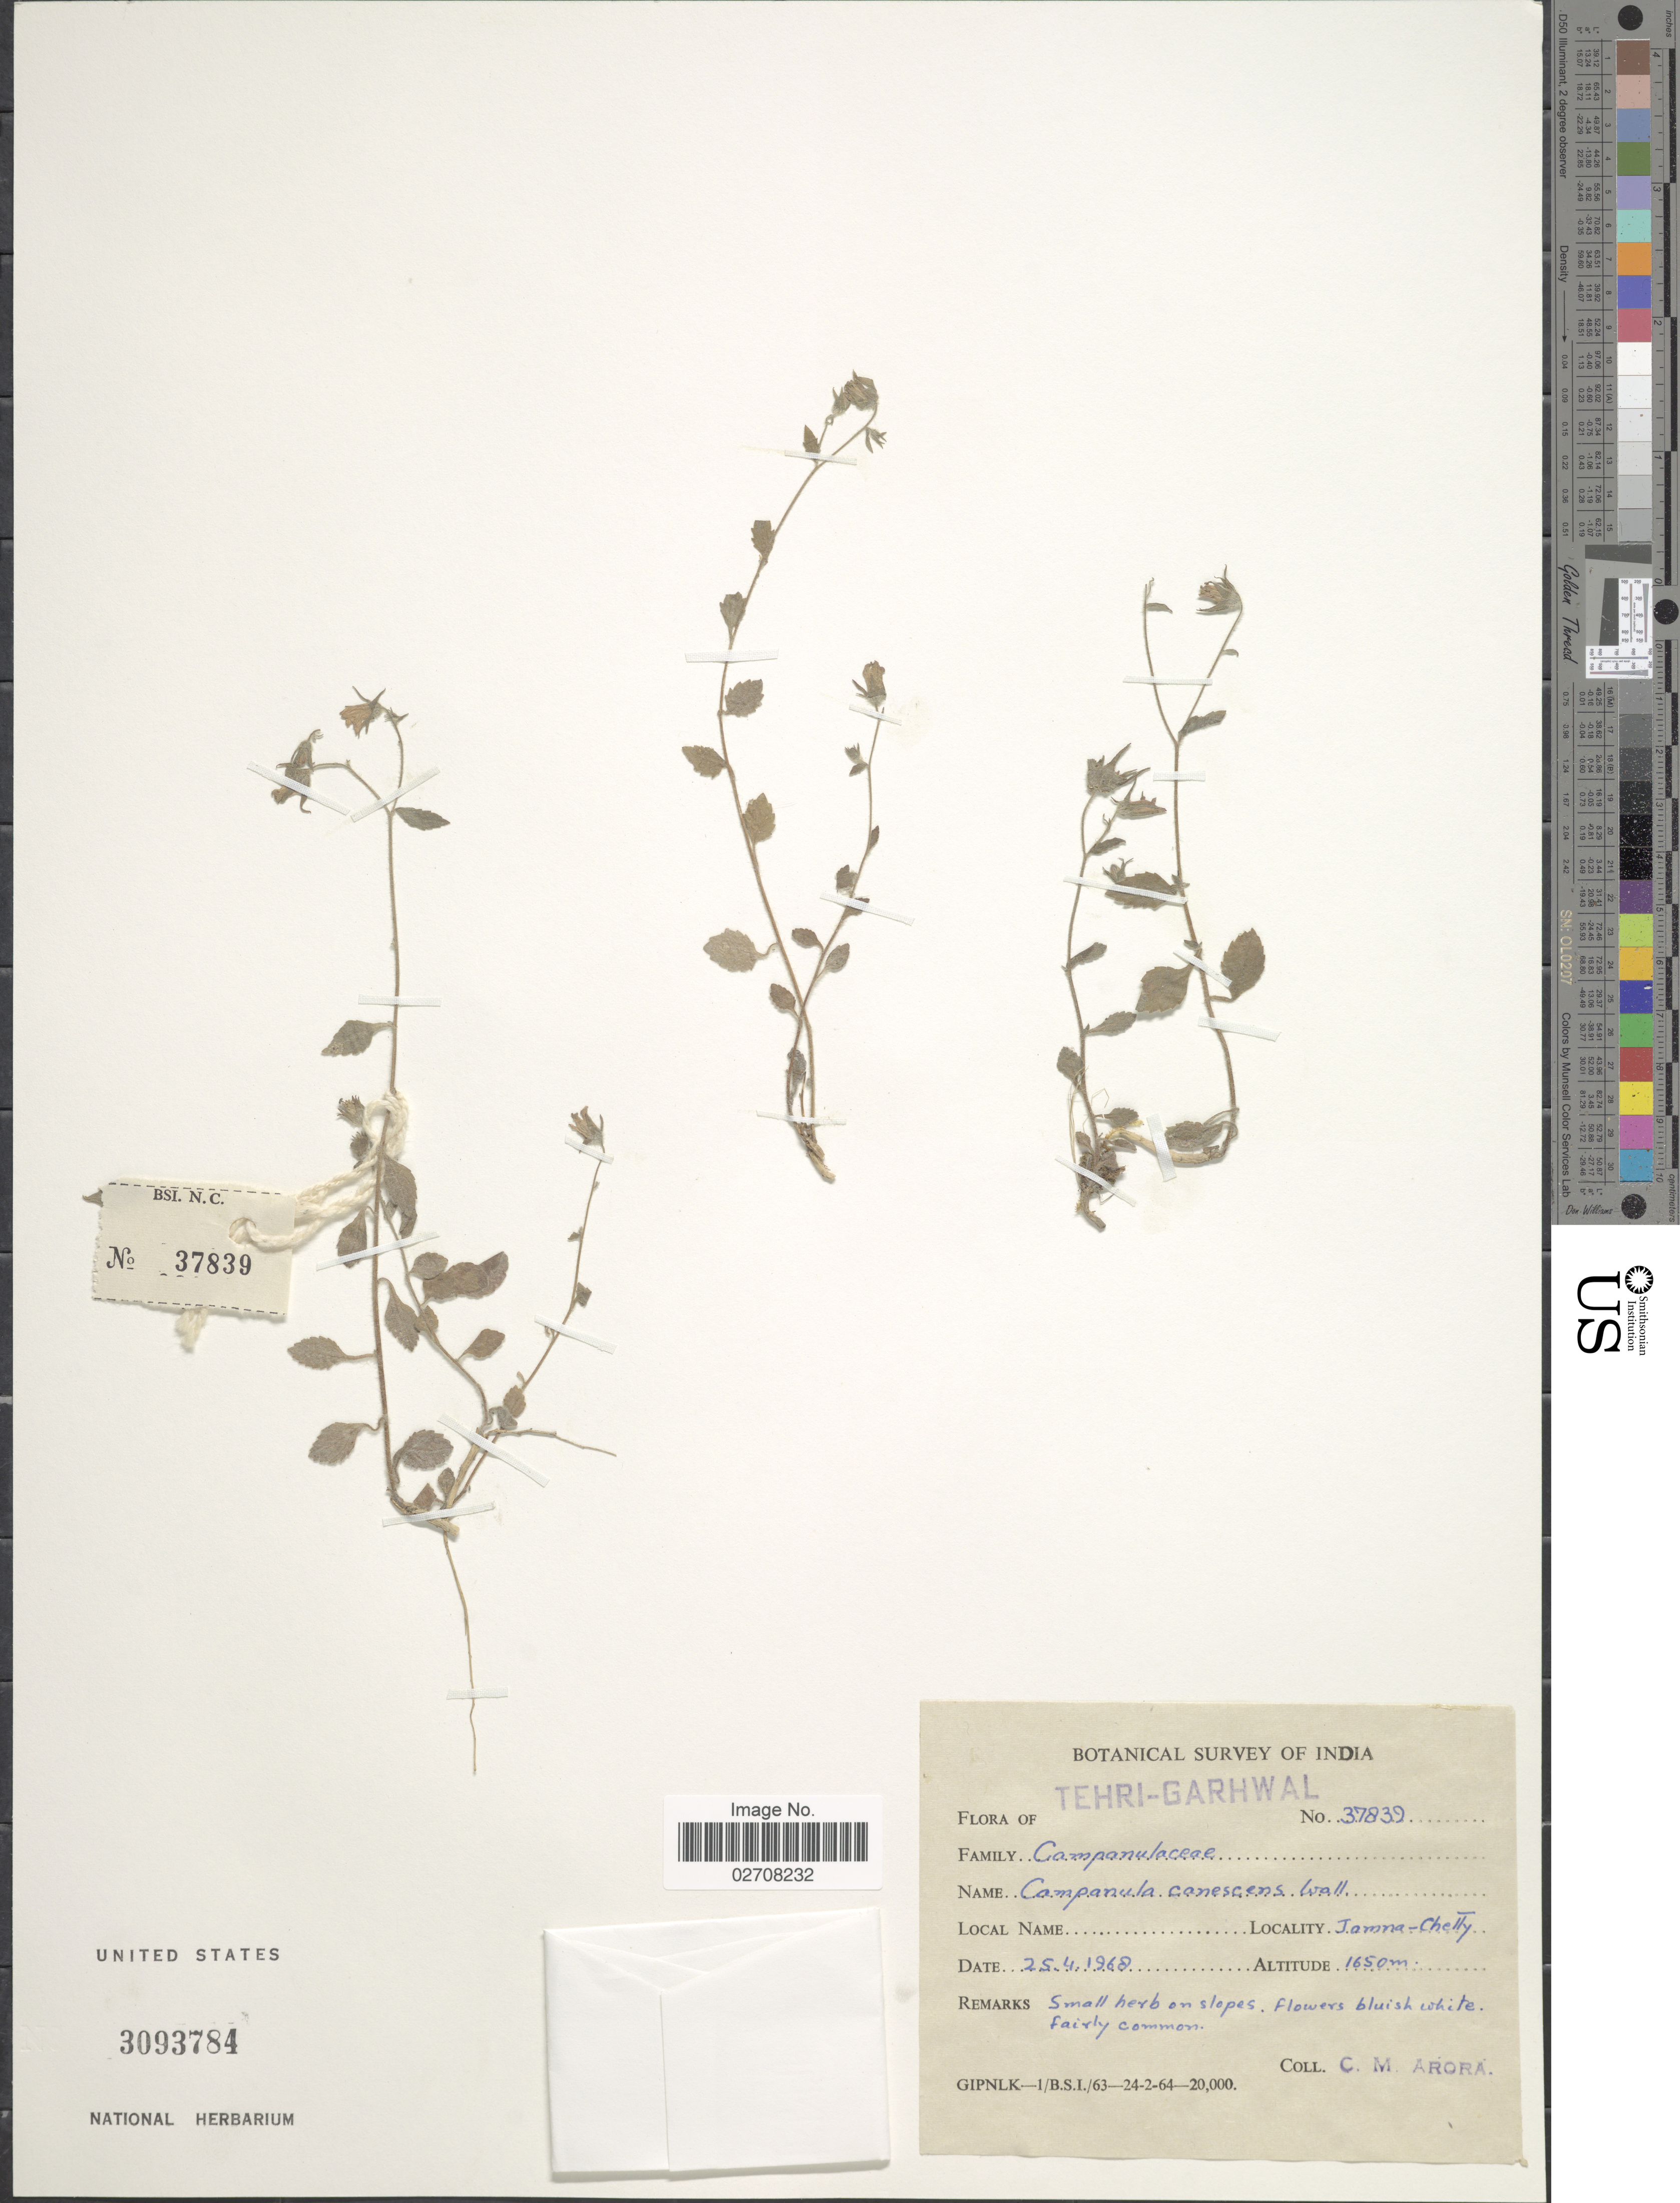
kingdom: Plantae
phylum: Tracheophyta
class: Magnoliopsida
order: Asterales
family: Campanulaceae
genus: Campanula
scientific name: Campanula canescens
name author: A. Roth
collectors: C. Arora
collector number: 37832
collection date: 1968-04-25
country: India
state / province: Uttarakhand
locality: Tehri-Garhwal. Jamna-Chetty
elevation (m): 1650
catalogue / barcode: US 3093784